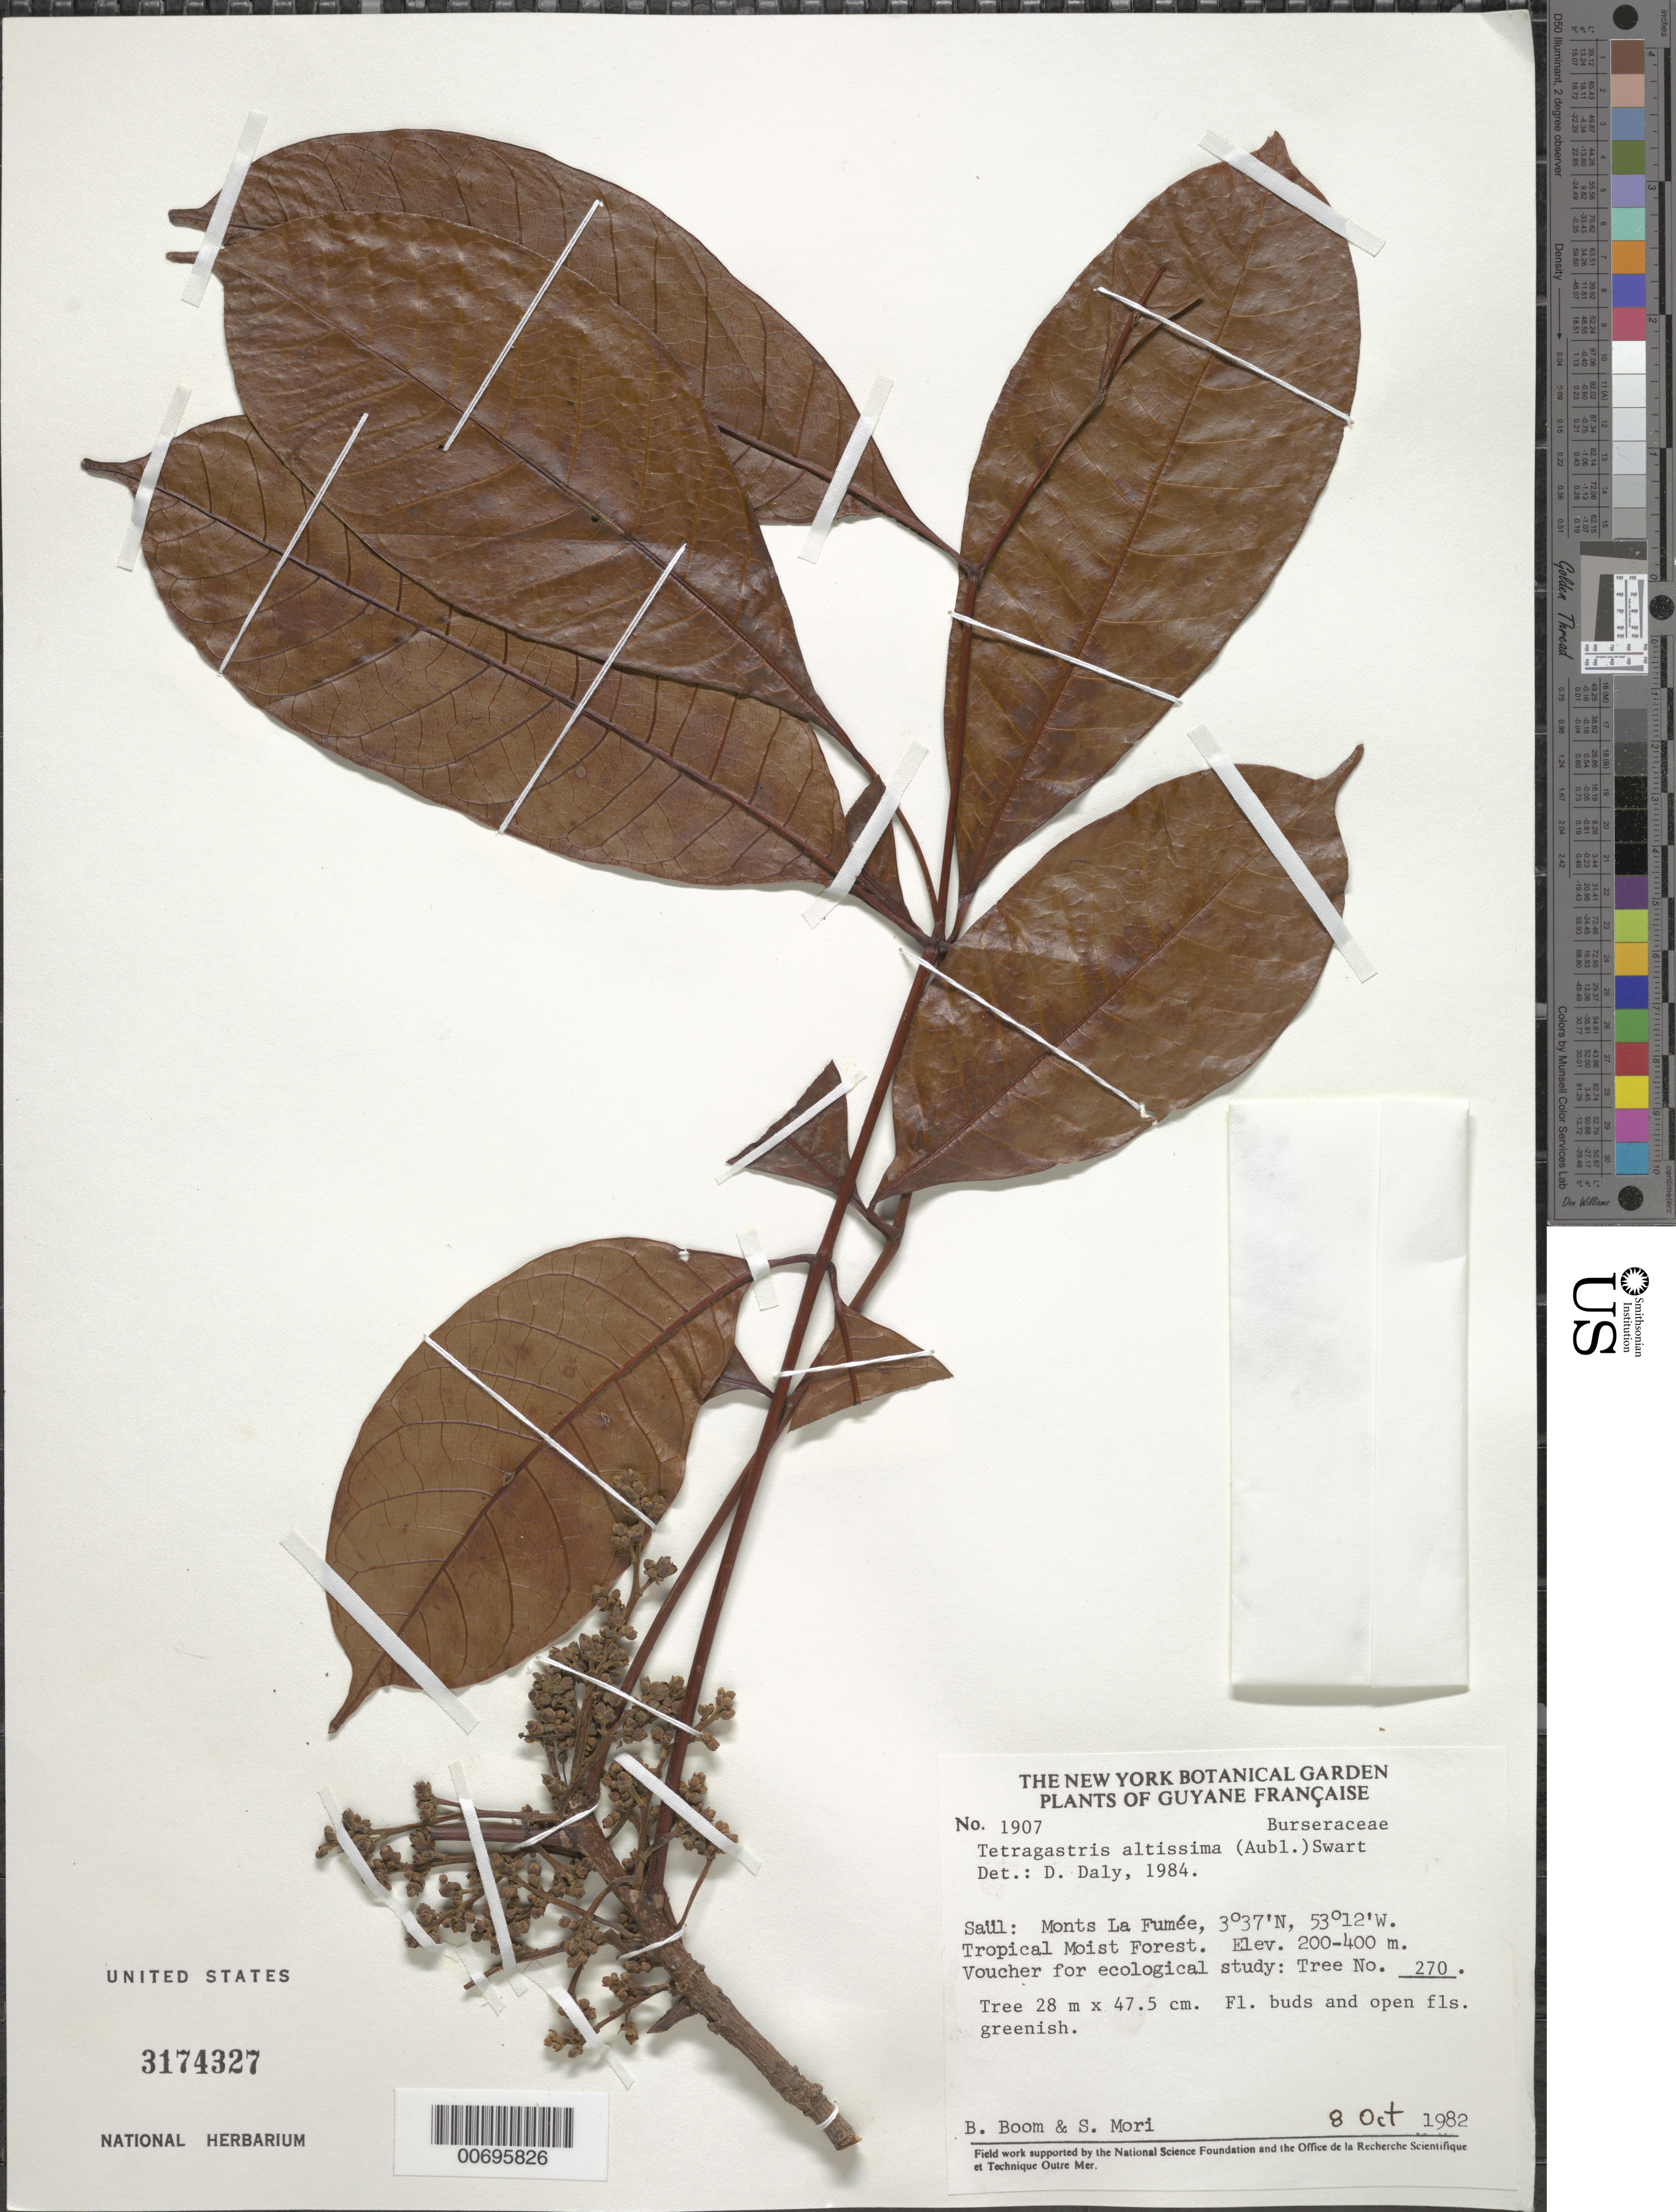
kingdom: Plantae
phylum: Tracheophyta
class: Magnoliopsida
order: Sapindales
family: Burseraceae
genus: Protium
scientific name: Protium altissimum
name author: (Aubl.) Marchand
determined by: Daly, Douglas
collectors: B. M. Boom & S. Mori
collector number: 1907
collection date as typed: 8-Oct-82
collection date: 1982-10-08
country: French Guiana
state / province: Saint-Laurent-du-Maroni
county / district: Saül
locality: Monts La Fumée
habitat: Tropical moist forest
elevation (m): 200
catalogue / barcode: US 3174327